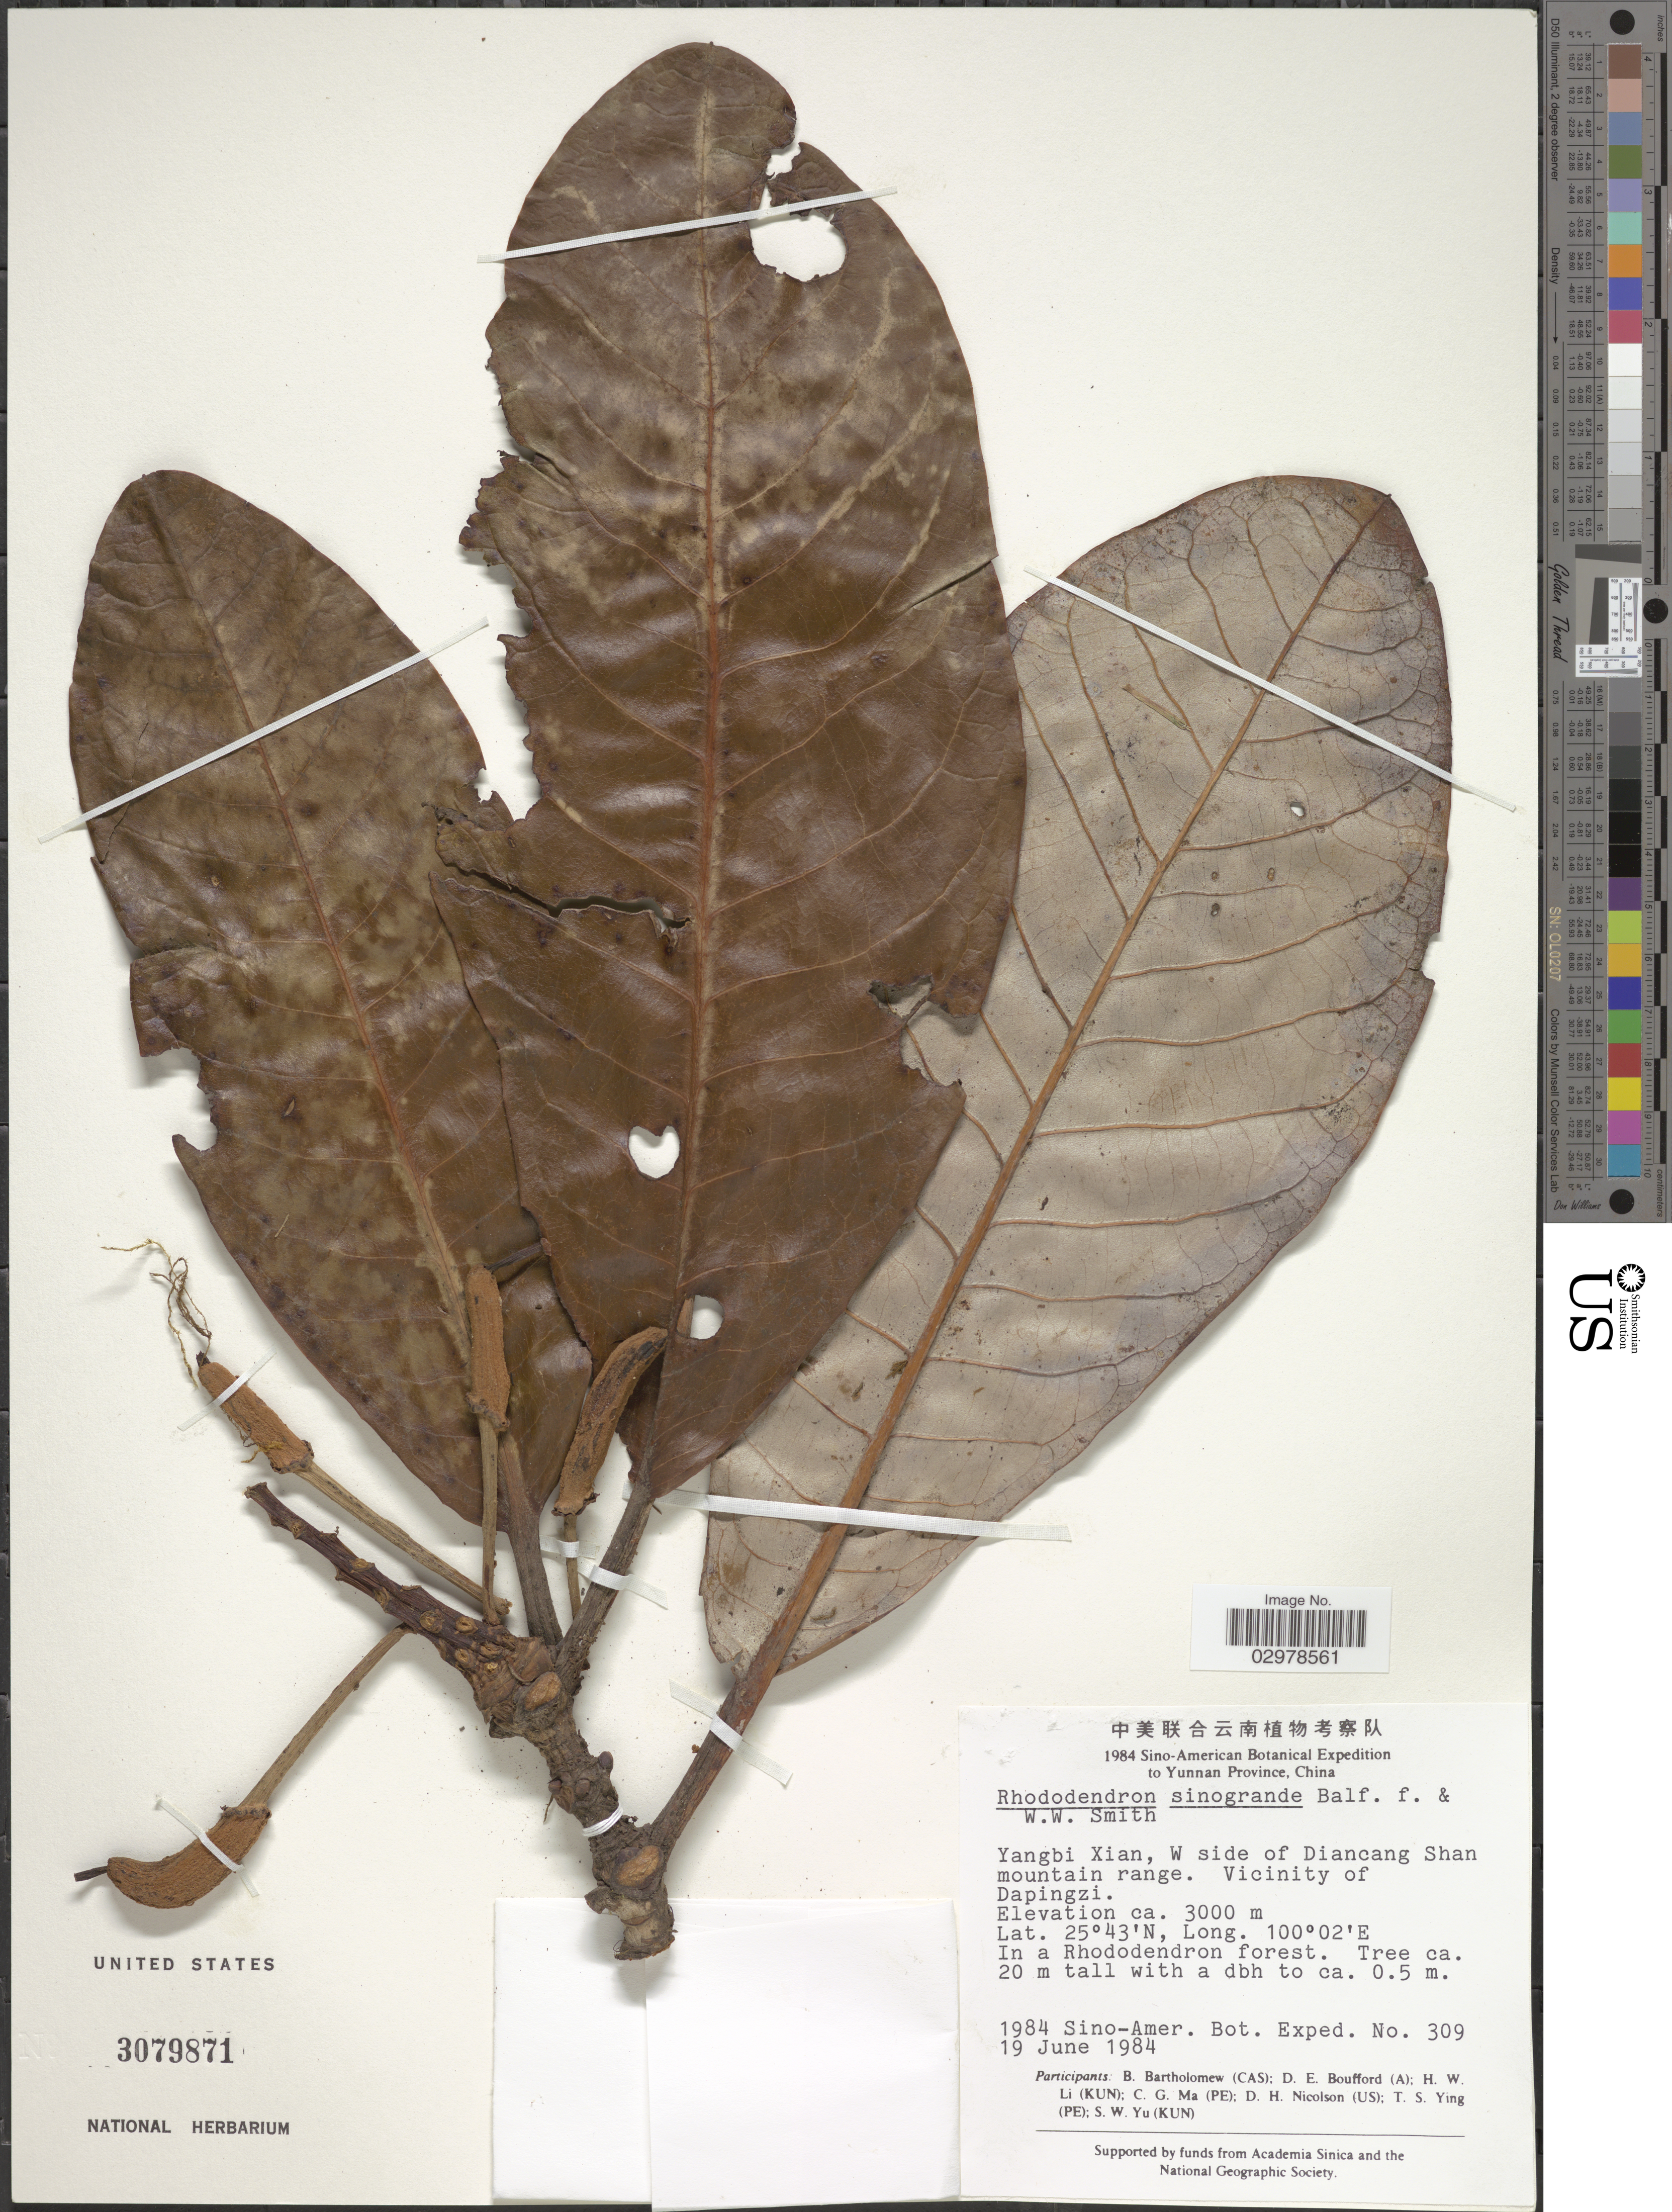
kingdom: Plantae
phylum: Tracheophyta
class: Magnoliopsida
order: Ericales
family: Ericaceae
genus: Rhododendron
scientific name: Rhododendron sinogrande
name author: Balf. f. & W.W. Sm.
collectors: Sino-Amer. Bot. Exped. 1984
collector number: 309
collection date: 1984-06-19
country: China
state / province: Yunnan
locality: Yangbi Xian, W side of Diancang Shan mountain range. Vicinity of Dapingzi.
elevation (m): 3000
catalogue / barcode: US 3079871